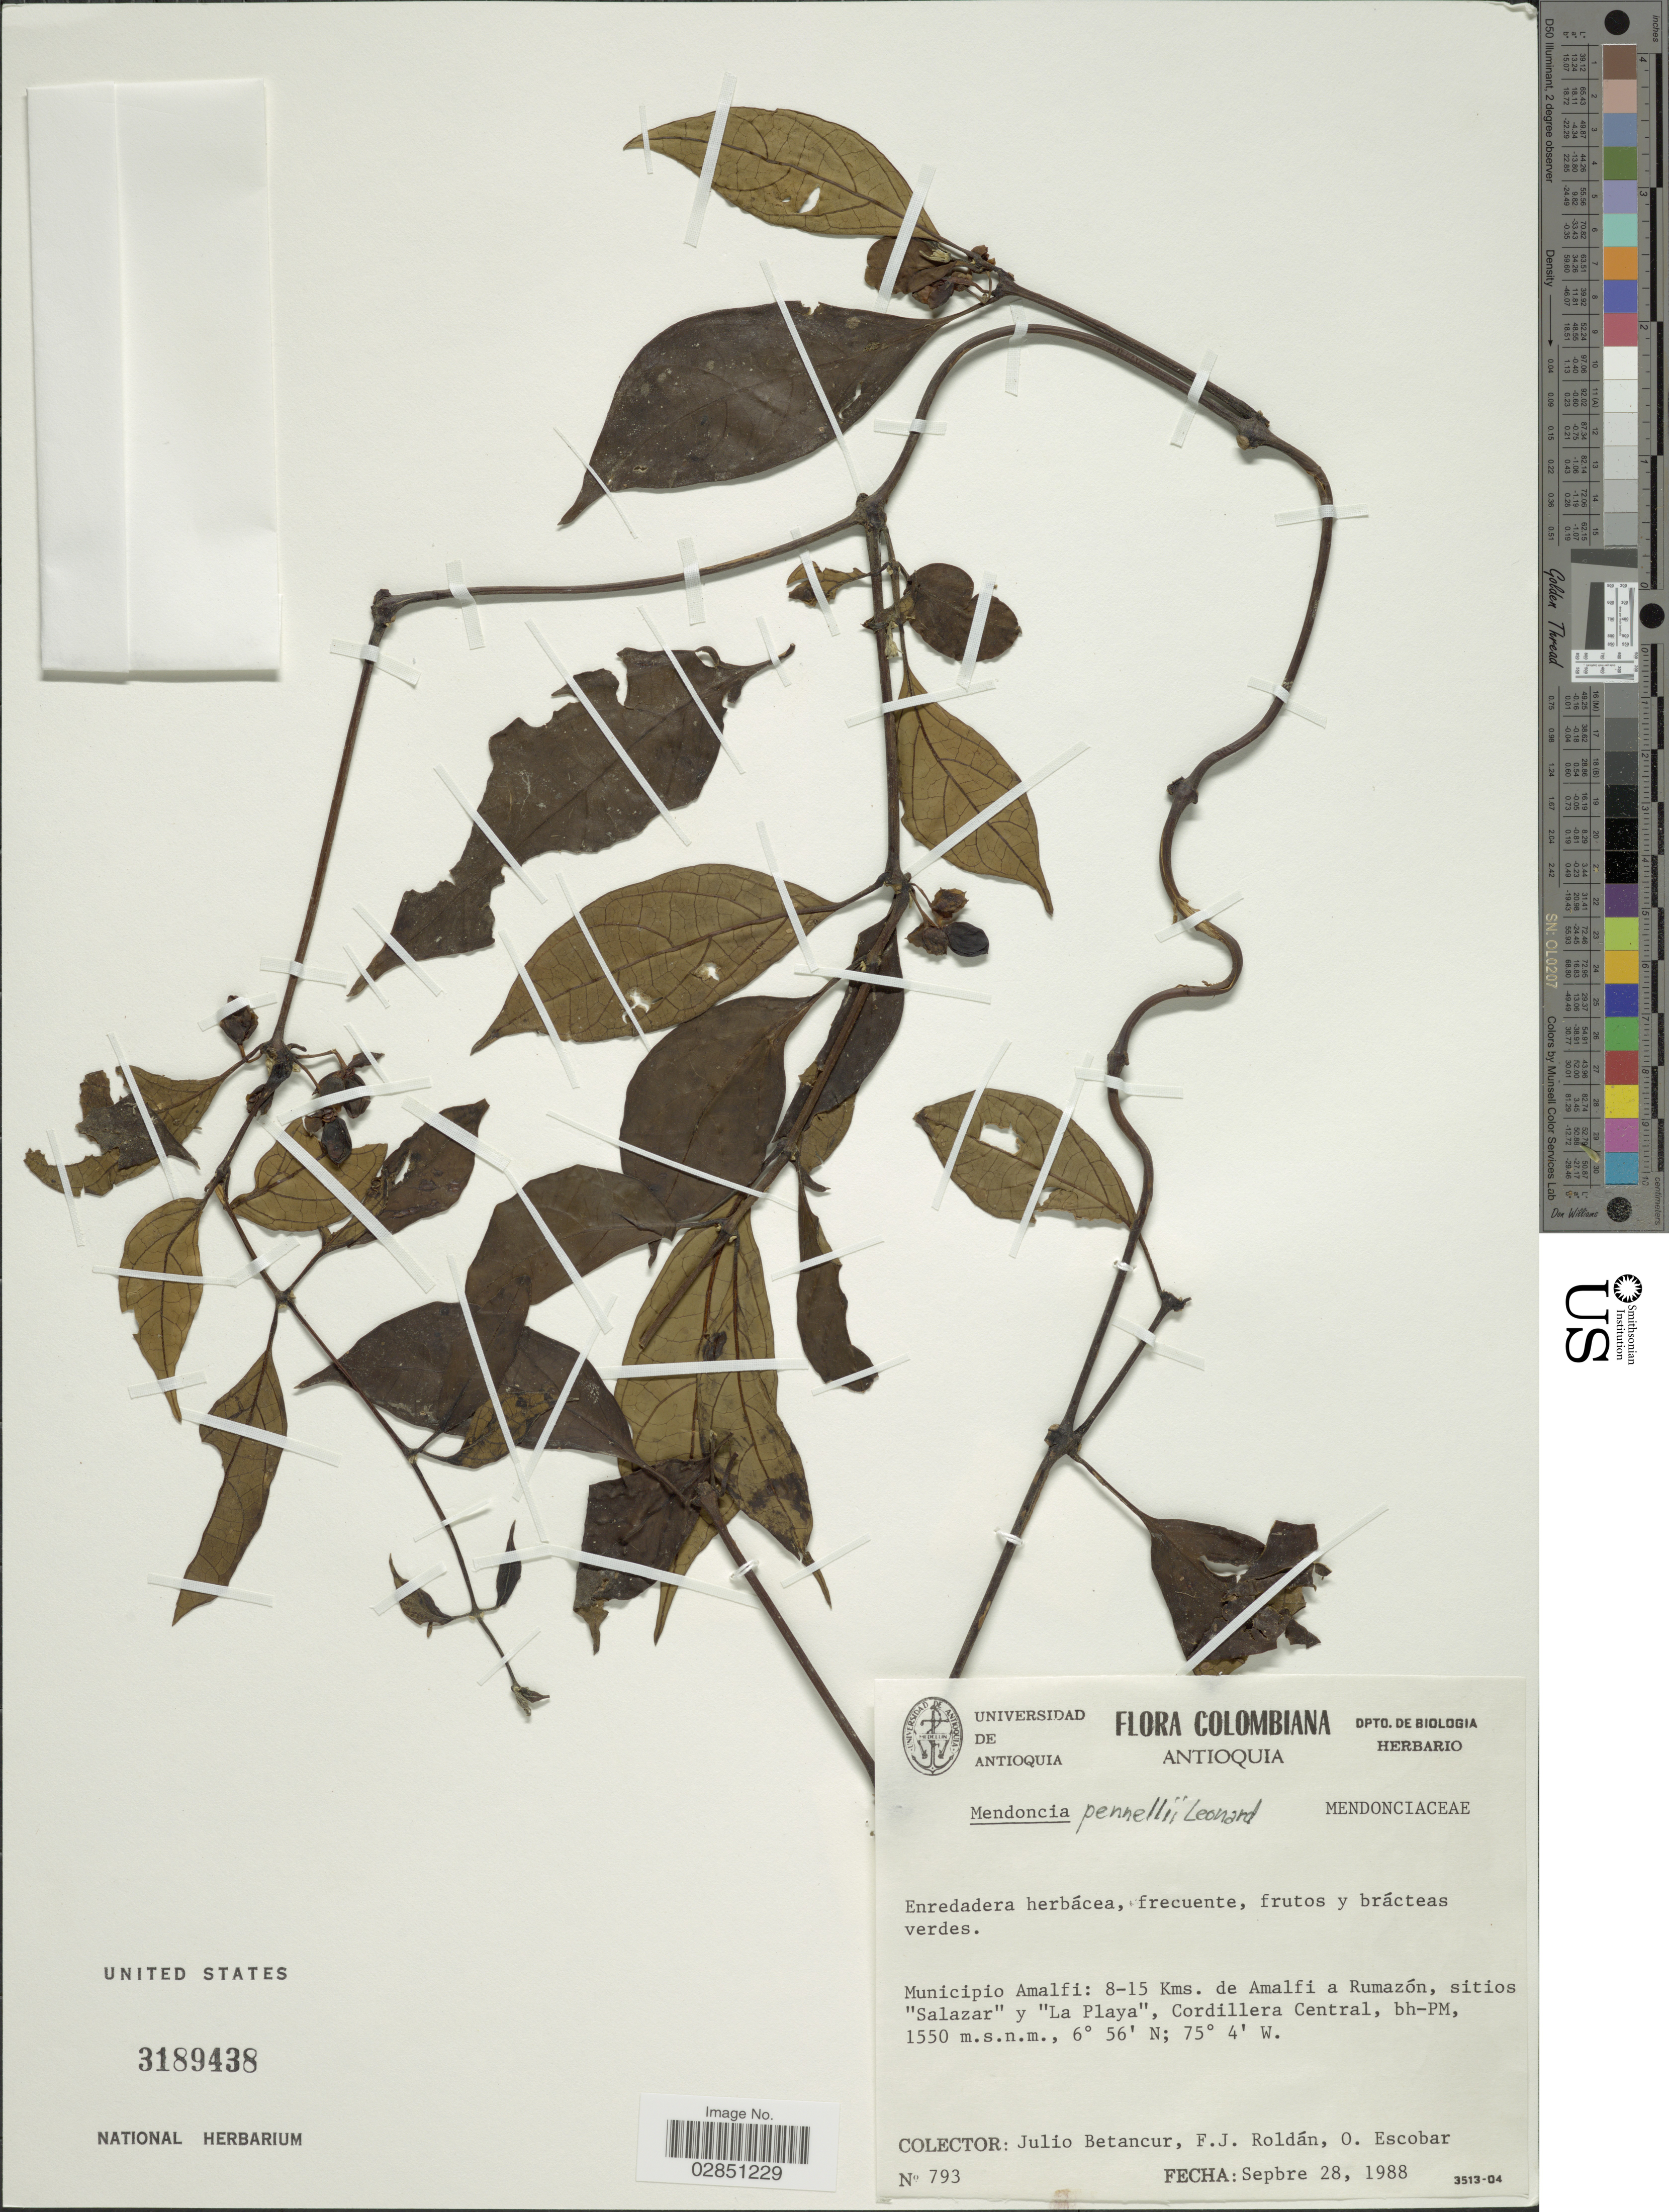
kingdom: Plantae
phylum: Tracheophyta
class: Magnoliopsida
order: Lamiales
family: Acanthaceae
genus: Mendoncia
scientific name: Mendoncia orbicularis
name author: Turrill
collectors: J. Betancur, F. J. Roldán & O. Escobar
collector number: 793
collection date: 1988-09-28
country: Colombia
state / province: Antioquia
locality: Municipio Amalfi: 8-15 Kms. de Amalfi a Rumazón, sitios "Salazar" y "La Playa", Cordillera Central, bh-PM.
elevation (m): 1550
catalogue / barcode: US 3189438